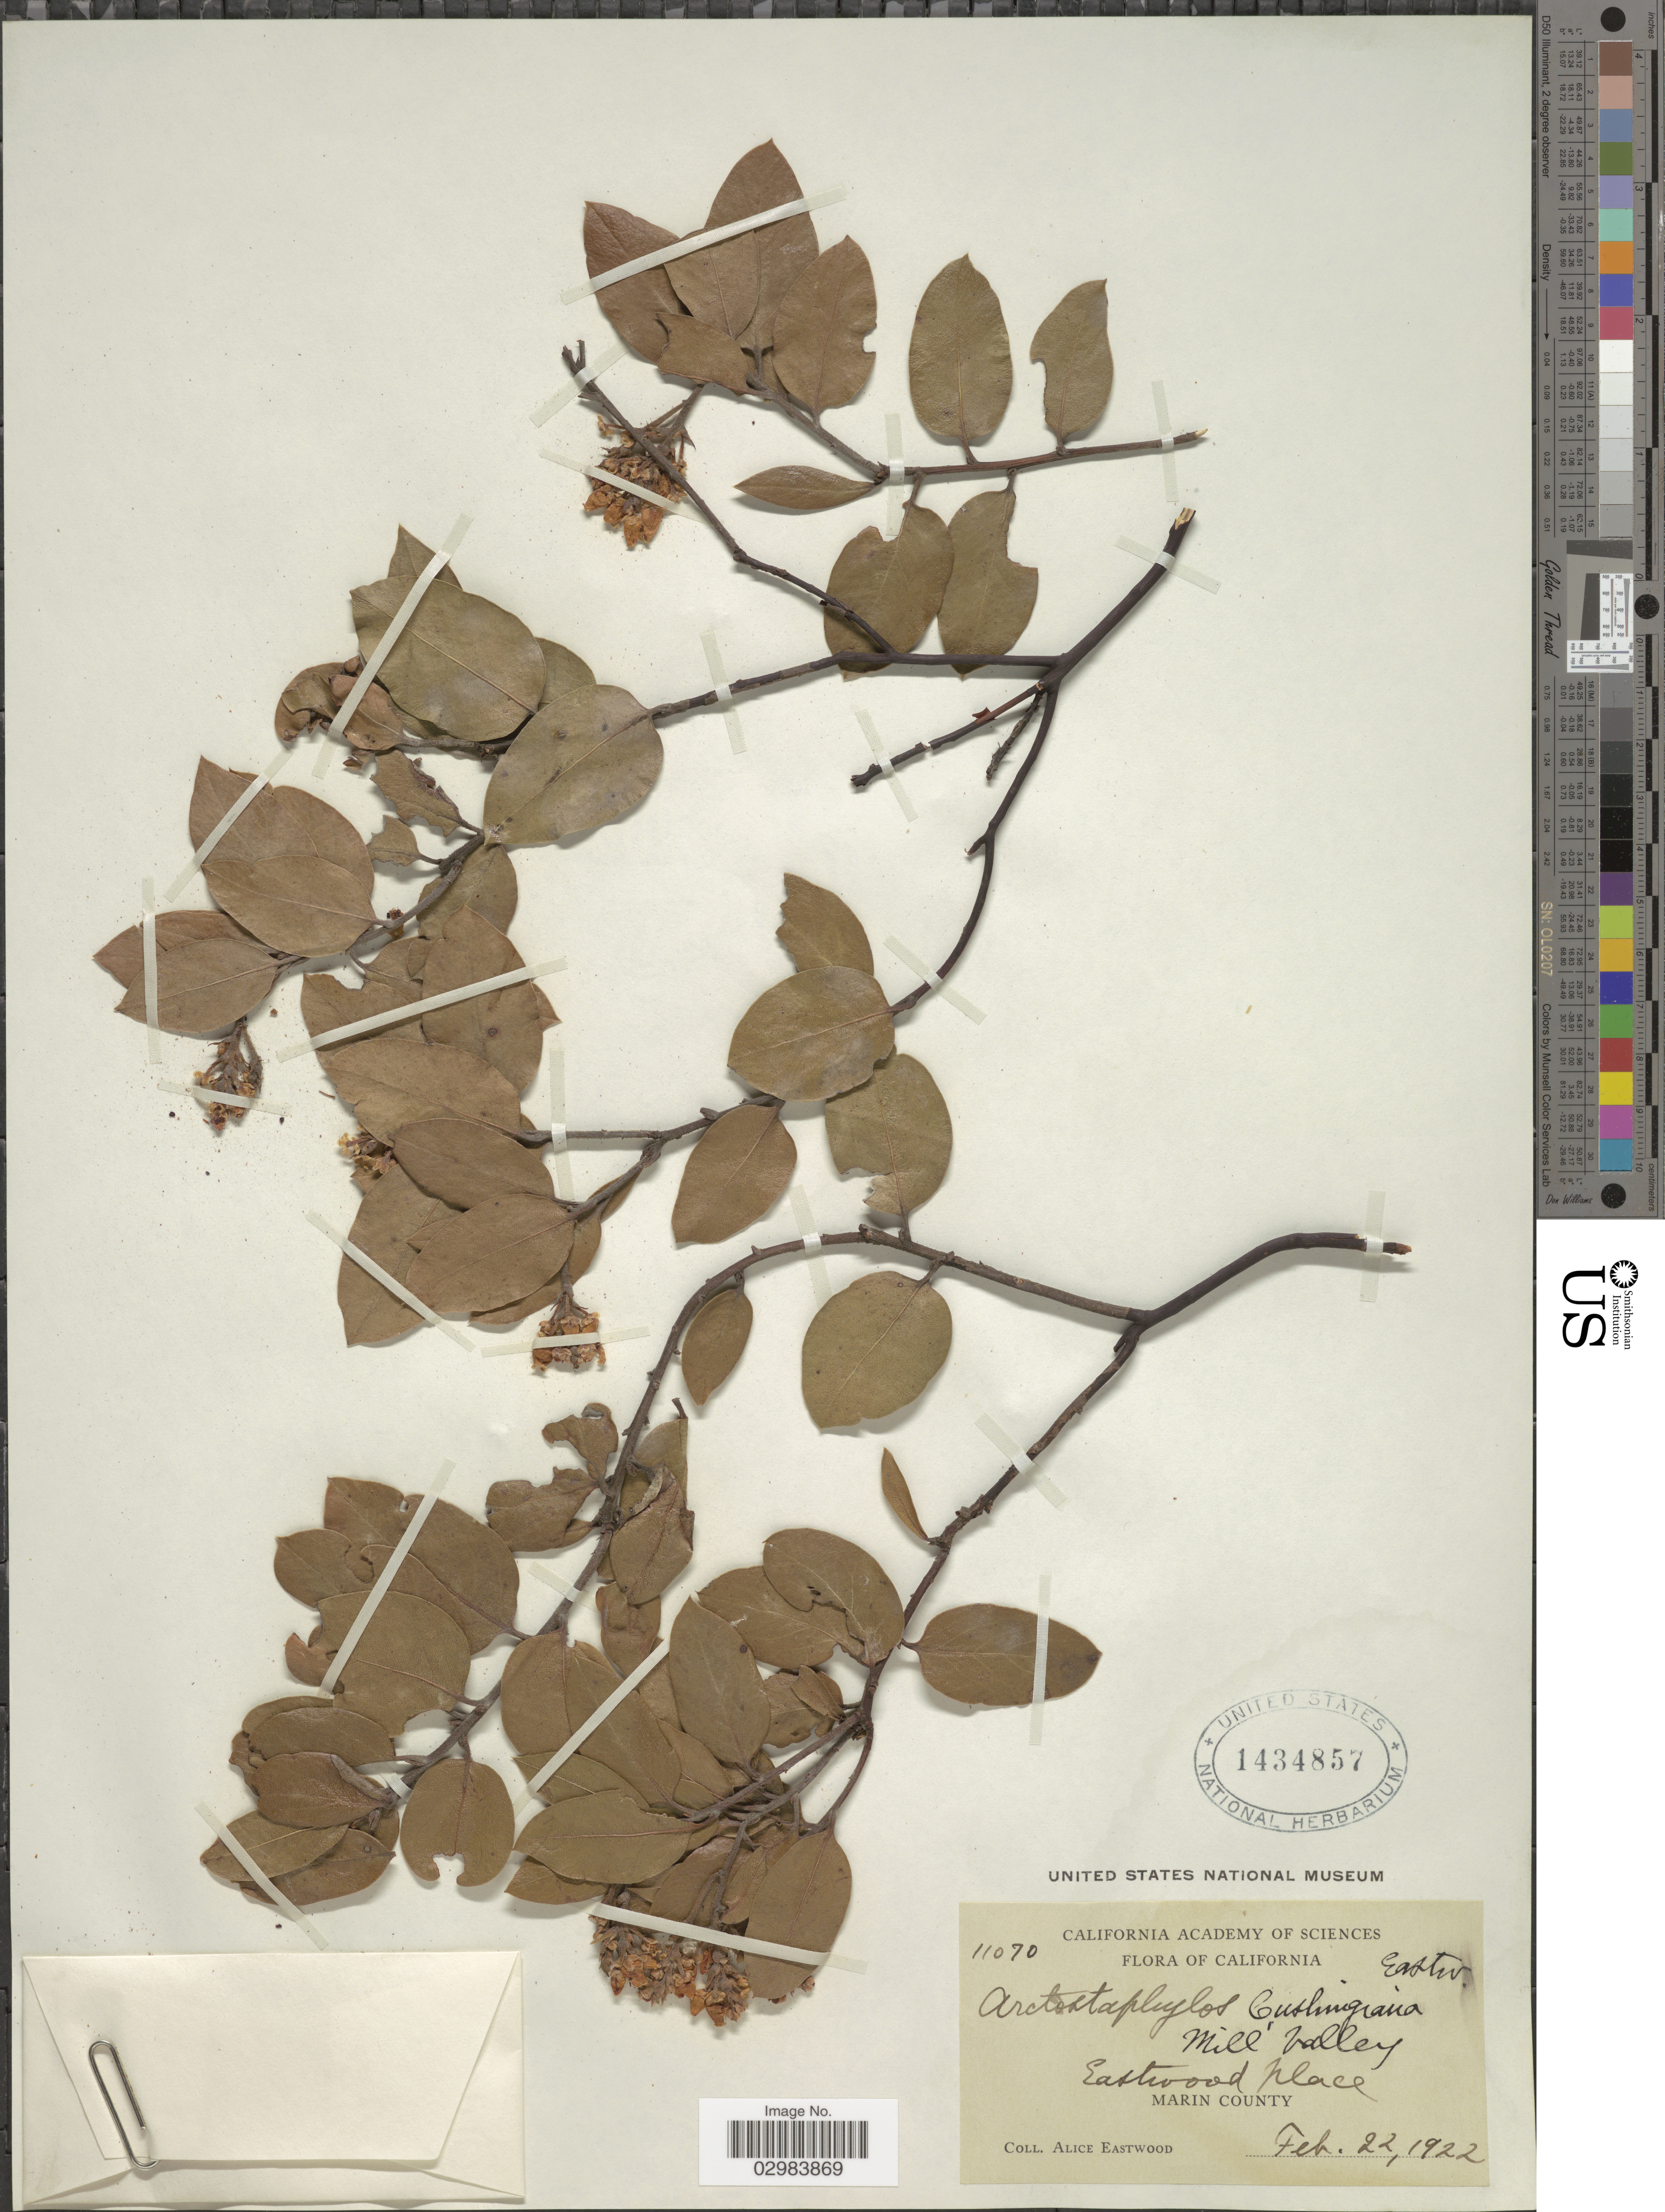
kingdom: Plantae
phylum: Tracheophyta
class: Magnoliopsida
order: Ericales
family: Ericaceae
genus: Arctostaphylos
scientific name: Arctostaphylos cushingiana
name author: Eastw.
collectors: A. Eastwood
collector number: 11070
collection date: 1922-02-22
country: United States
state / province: California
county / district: Marin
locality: Mill Valley, Eastwood Place, Marin County.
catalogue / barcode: US 1434857